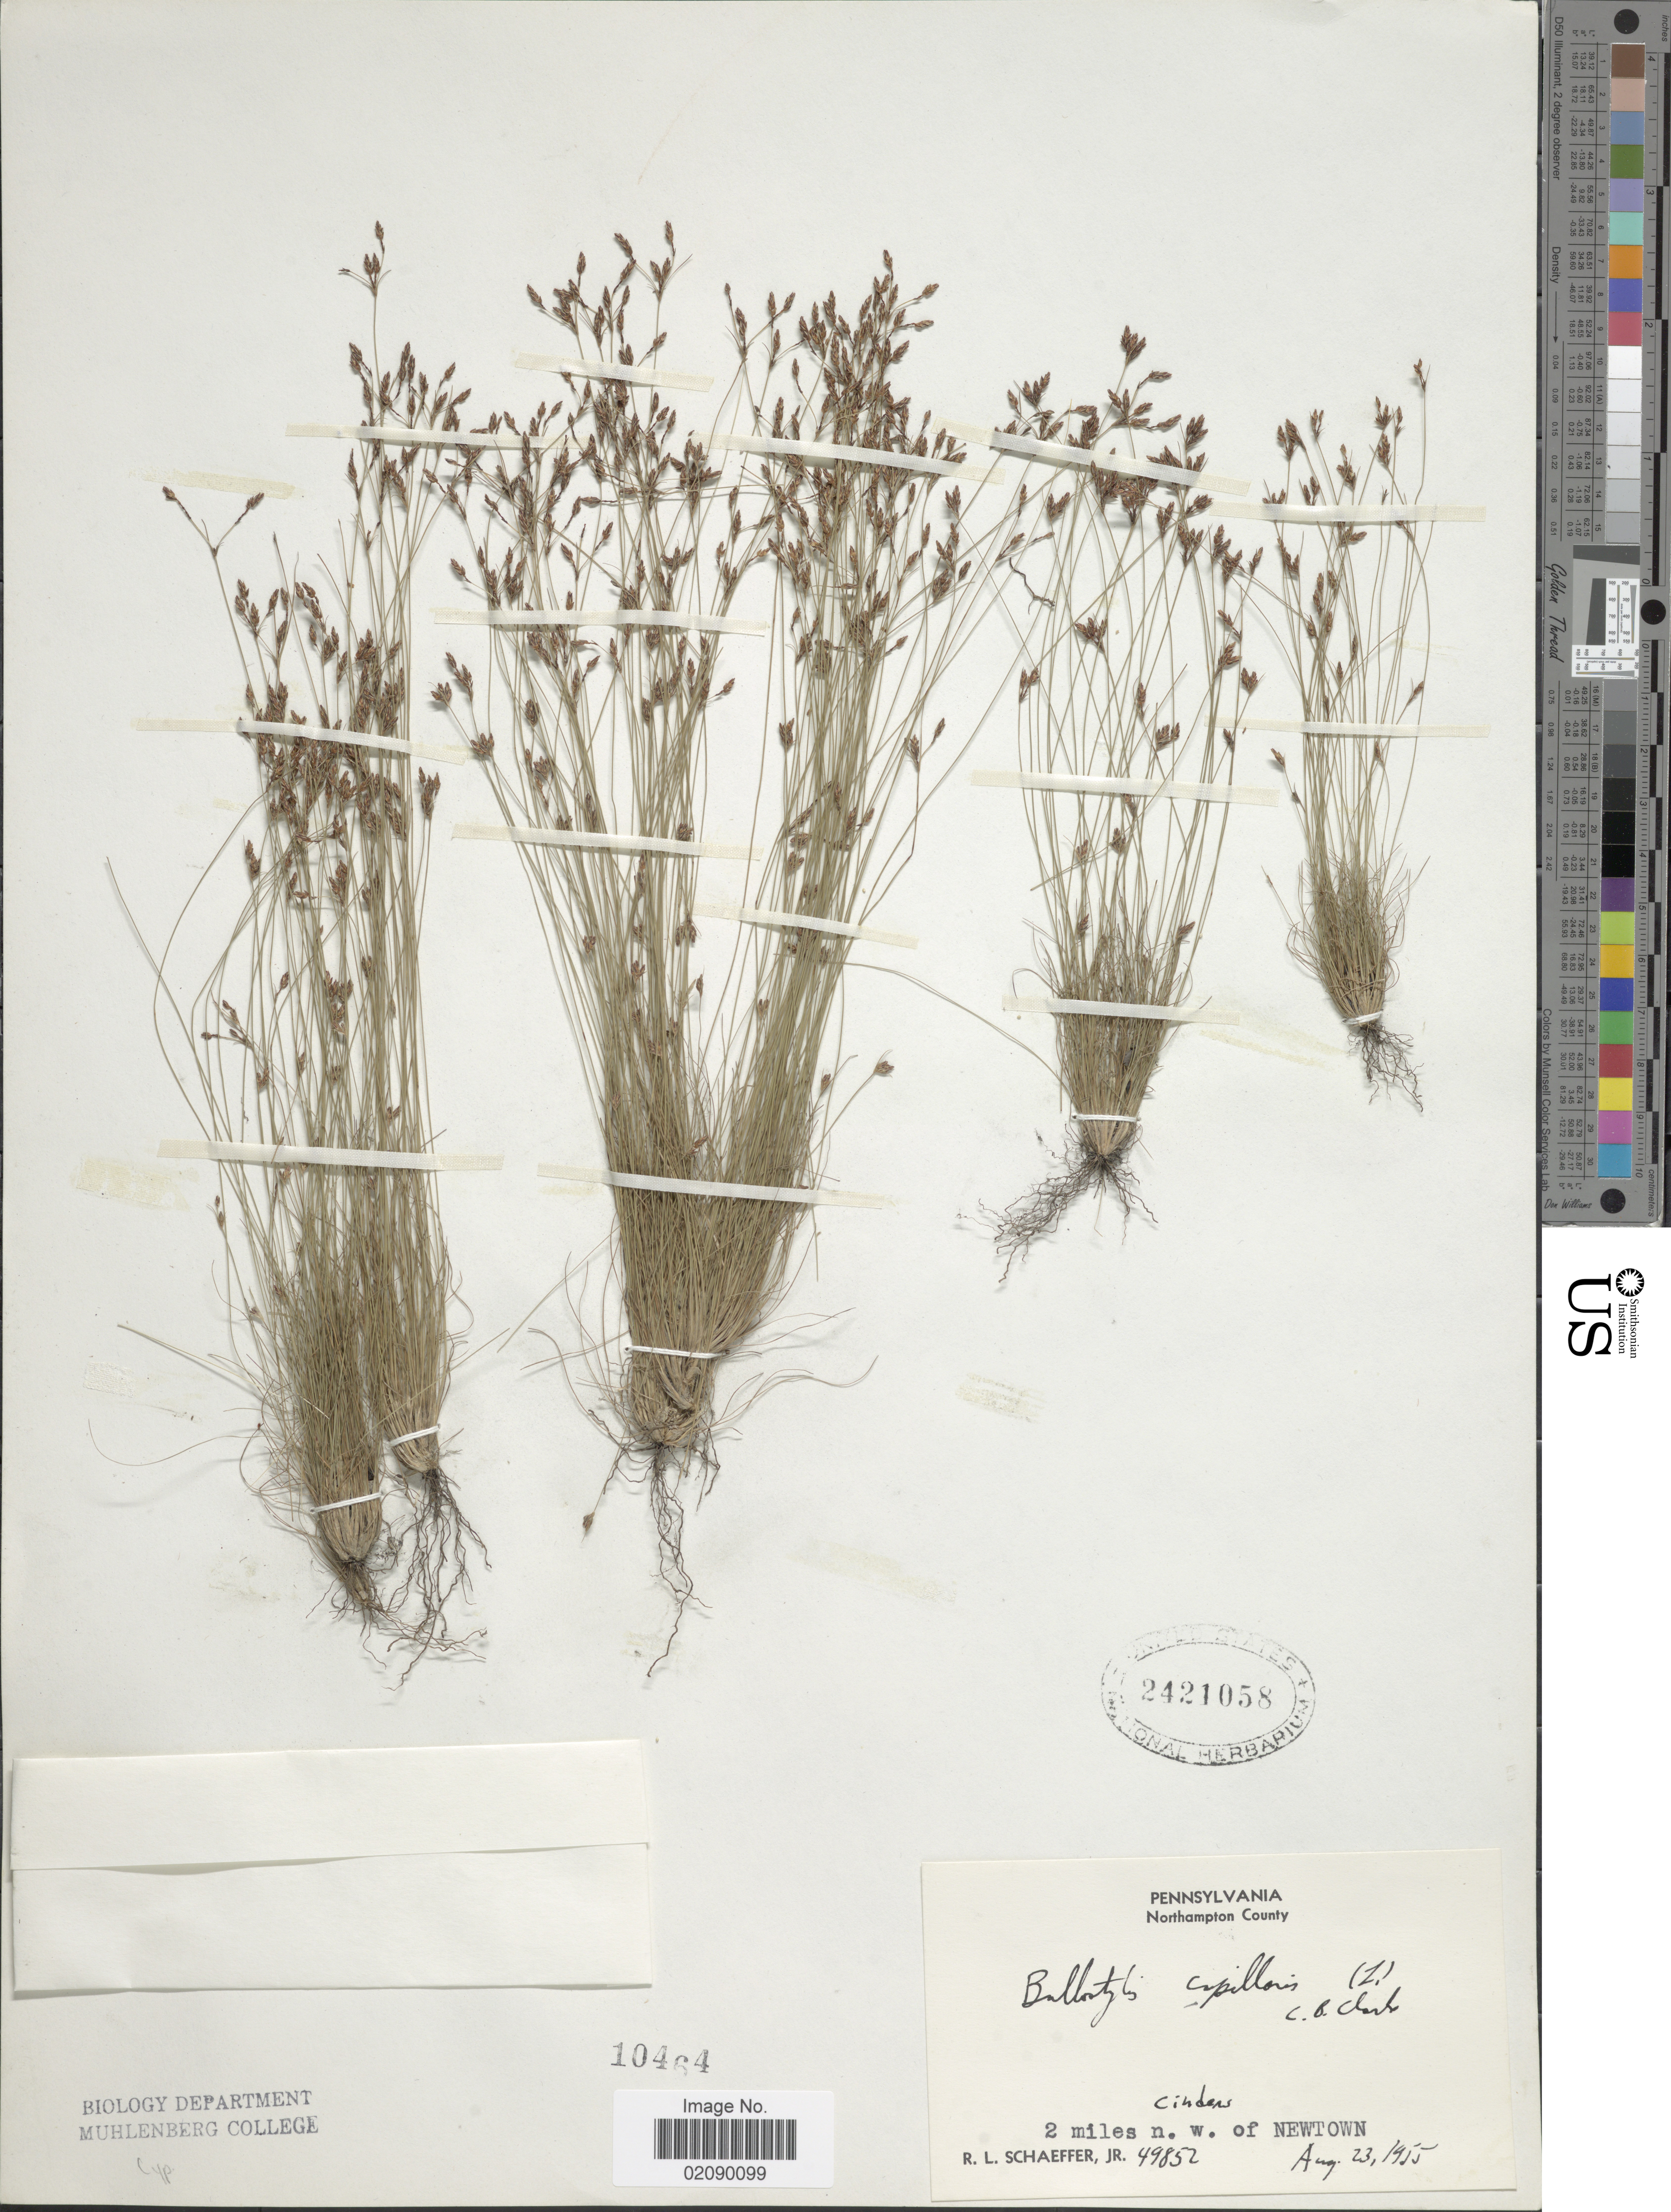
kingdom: Plantae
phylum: Tracheophyta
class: Liliopsida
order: Poales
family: Cyperaceae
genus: Bulbostylis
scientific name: Bulbostylis capillaris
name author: (L.) Kunth ex C.B. Clarke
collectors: R. L. Schaeffer Jr.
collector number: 49852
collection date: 1955-08-23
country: United States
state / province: Pennsylvania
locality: Northampton County, Cinders, 2 miles n.w. of Newtown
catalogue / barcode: US 2421058